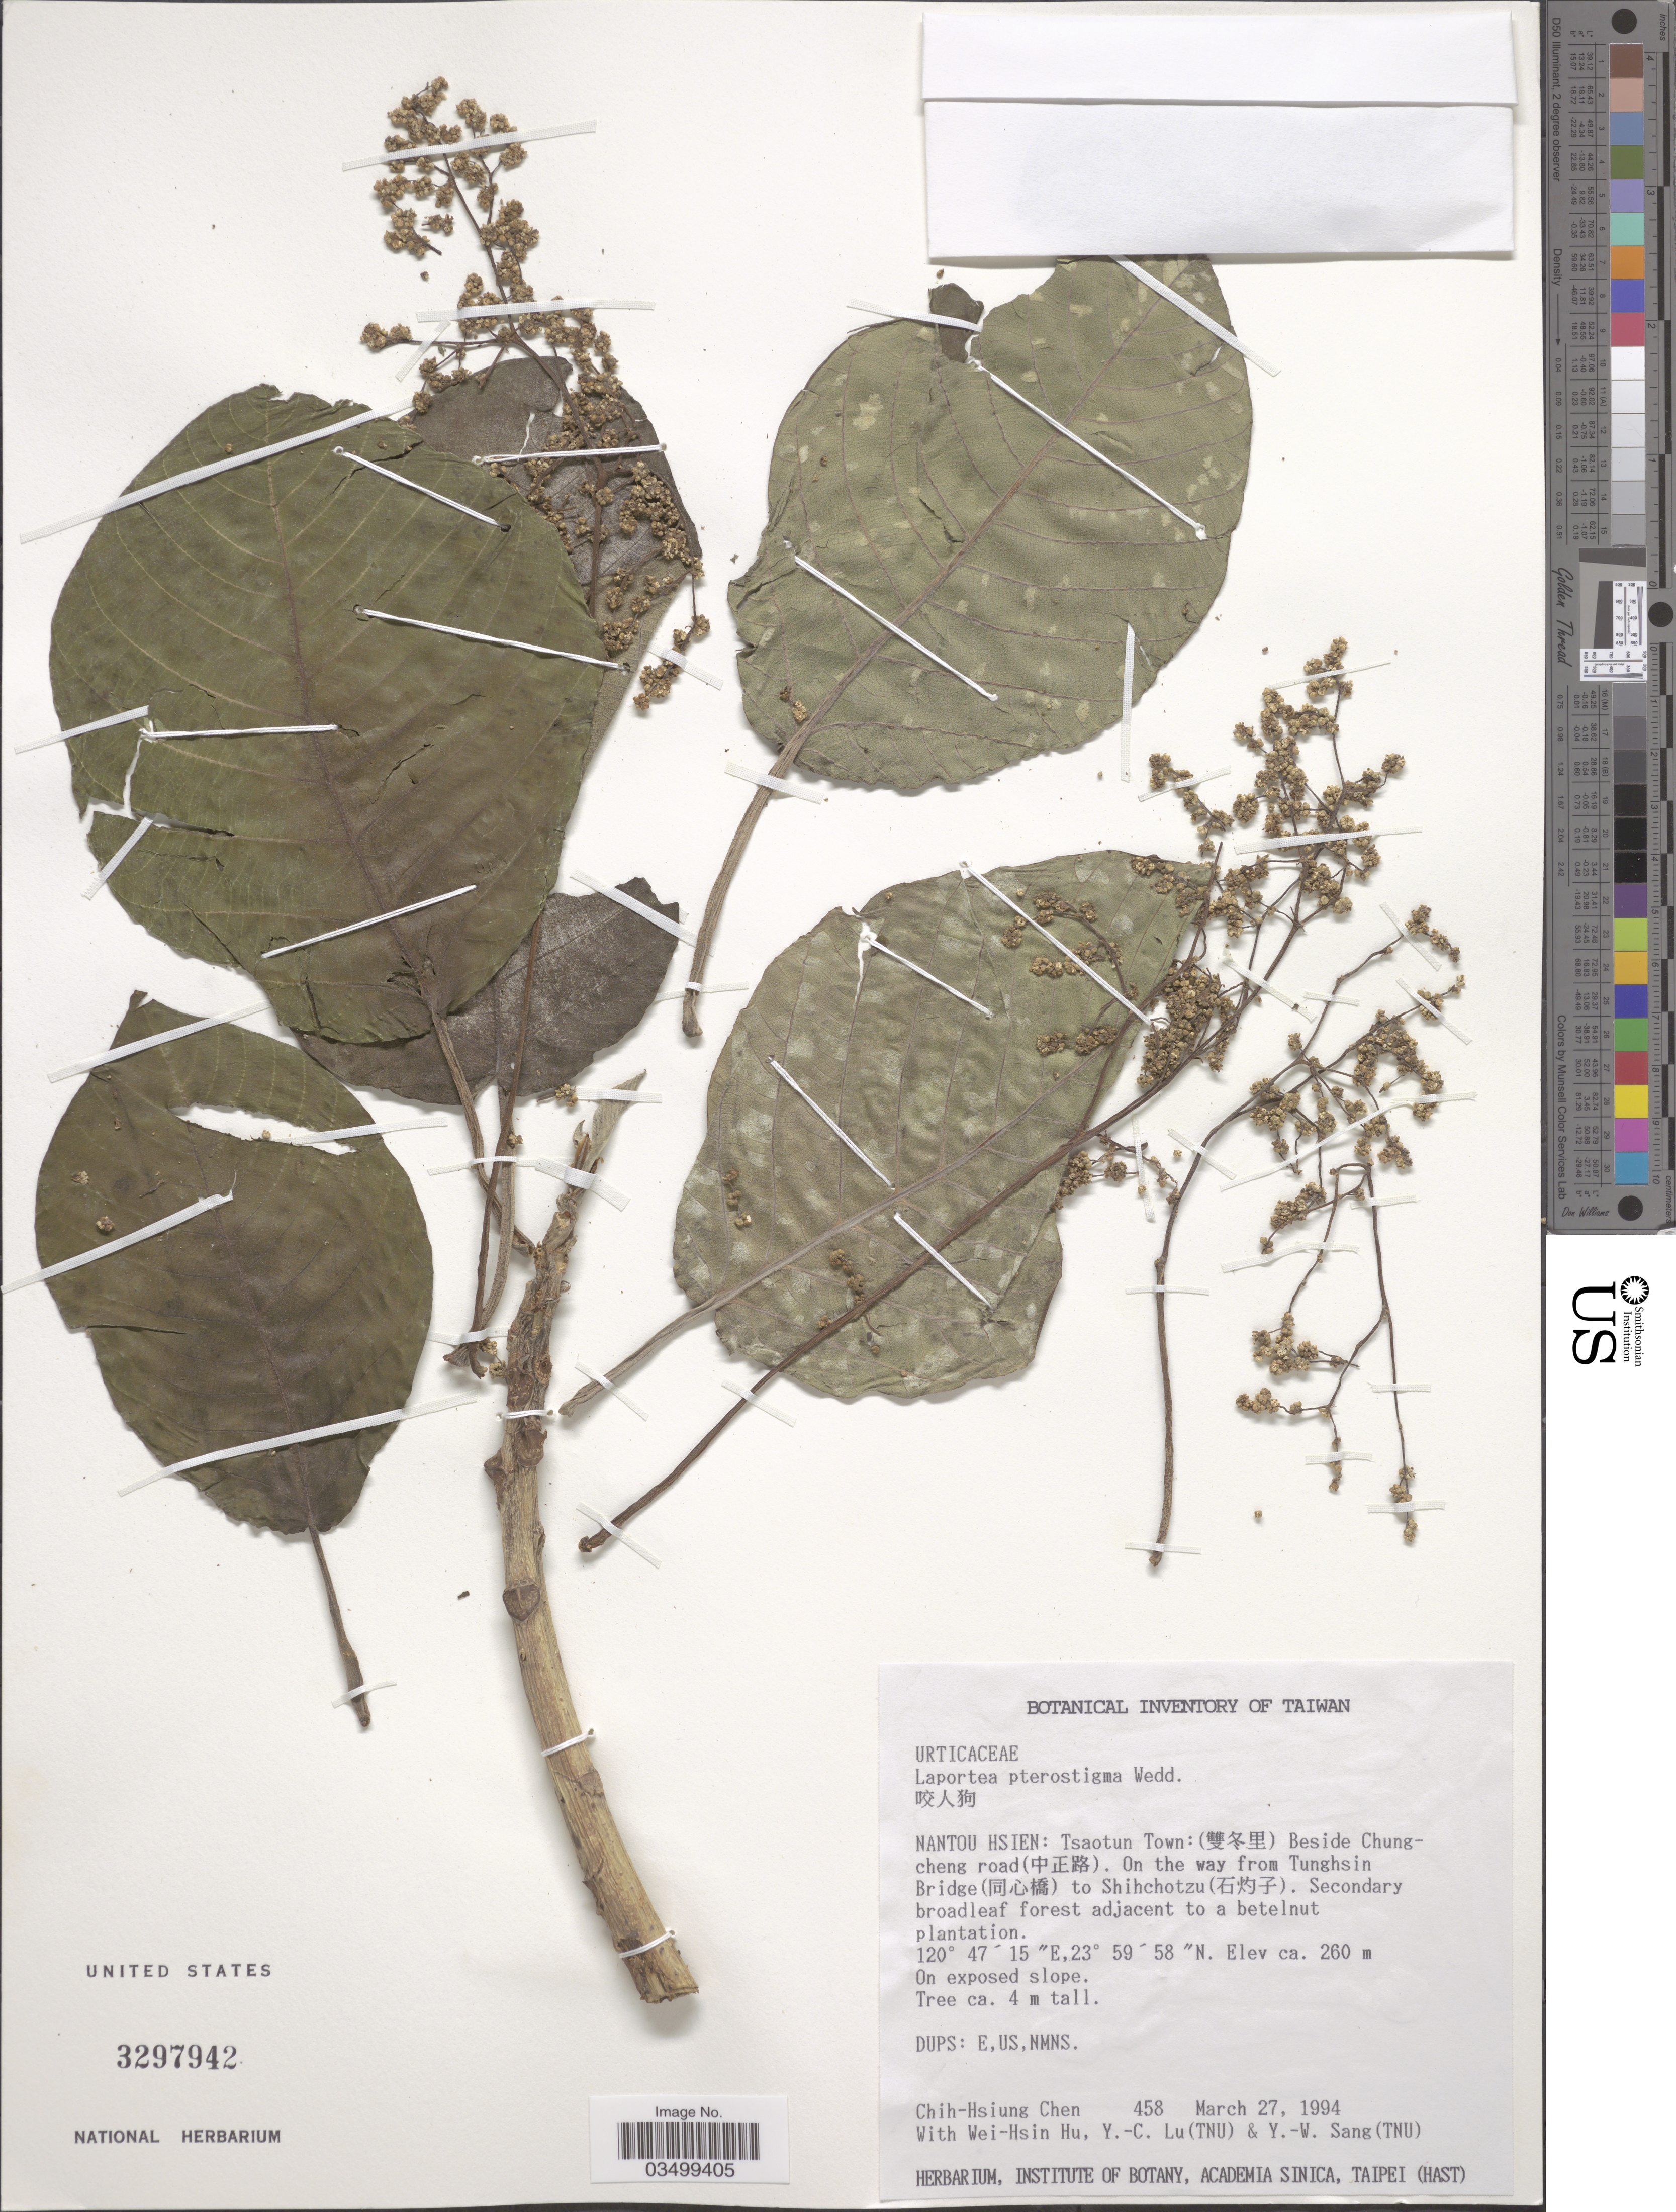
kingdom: Plantae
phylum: Tracheophyta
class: Magnoliopsida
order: Rosales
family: Urticaceae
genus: Laportea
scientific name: Laportea pterostigma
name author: Wedd.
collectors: C.-H. Chen, W. H. Hu, Y. C. Lu & Y. Sang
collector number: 458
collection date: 1994-03-27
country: Taiwan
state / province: Nantou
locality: Nantou Hsien: Tsaotun Town: (X) Beside Chingchen road (X). On the way from Tungshin Bridge (X) to Shihchotzu (X).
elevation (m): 260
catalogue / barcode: US 3297942